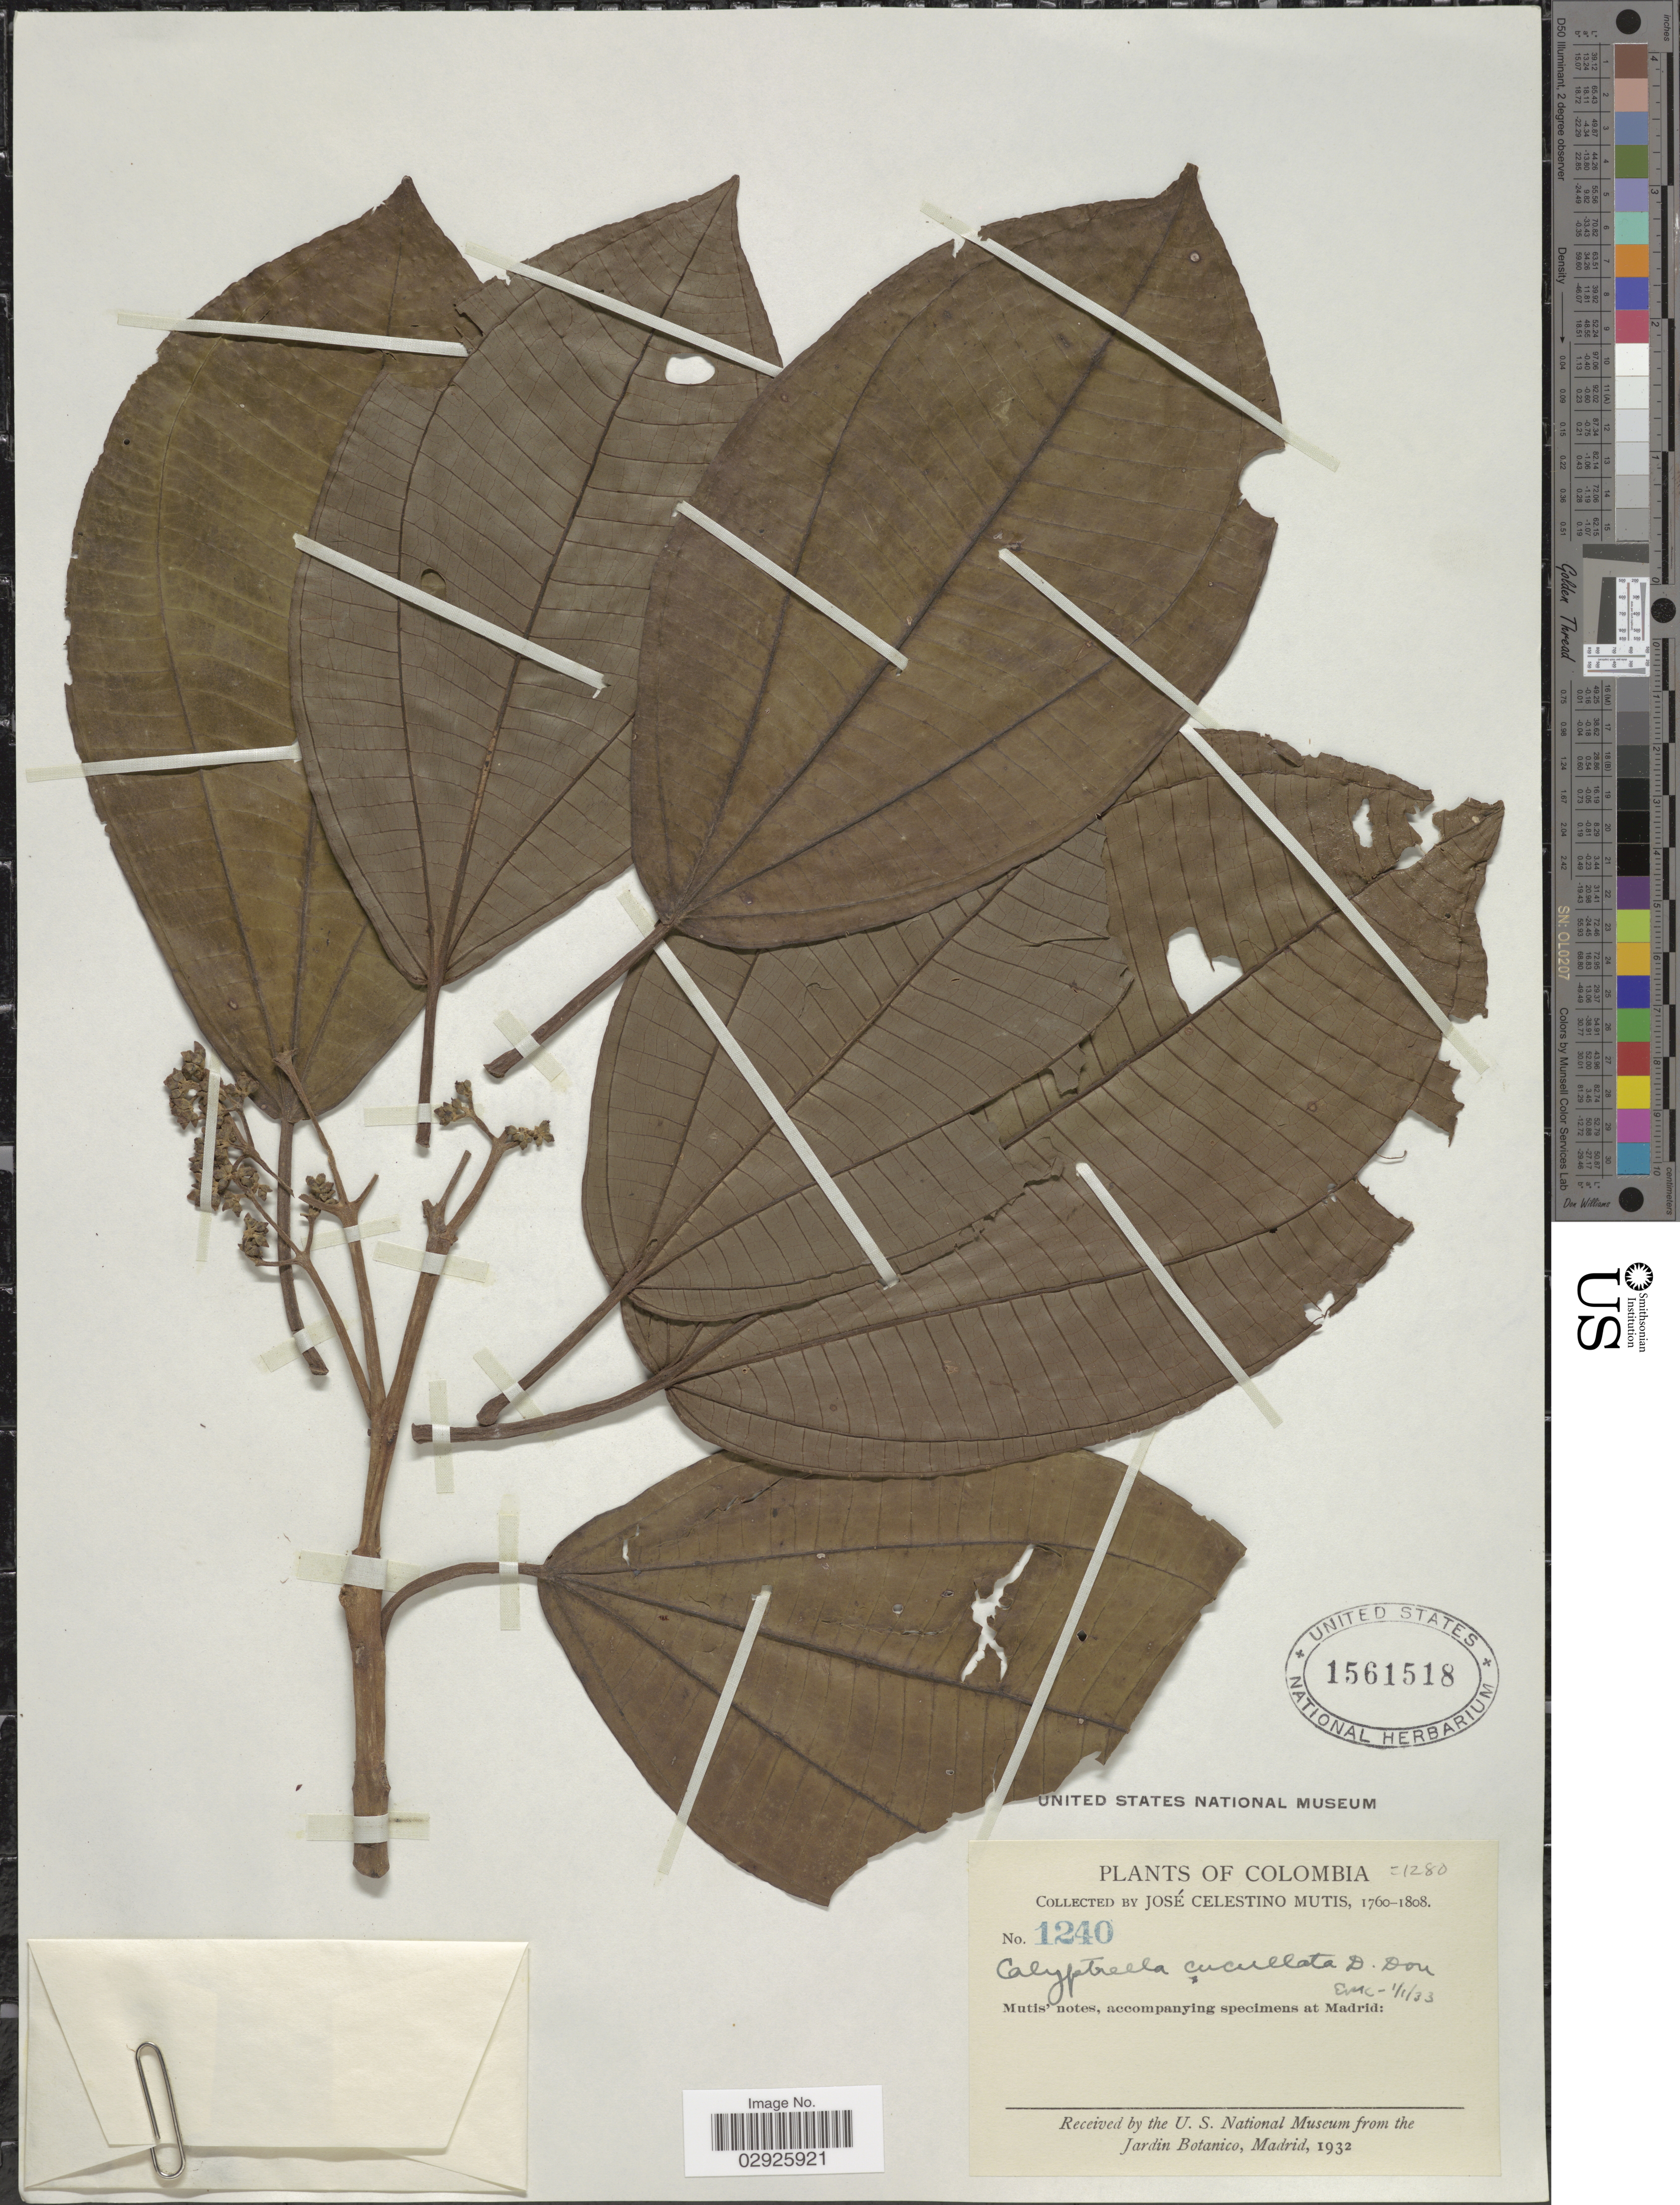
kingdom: Plantae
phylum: Tracheophyta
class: Magnoliopsida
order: Myrtales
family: Melastomataceae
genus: Graffenrieda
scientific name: Graffenrieda galeottii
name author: (Naudin) L.O. Williams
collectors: J. C. B. Mutis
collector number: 1240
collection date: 1760/1808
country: Colombia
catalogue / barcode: US 1561518